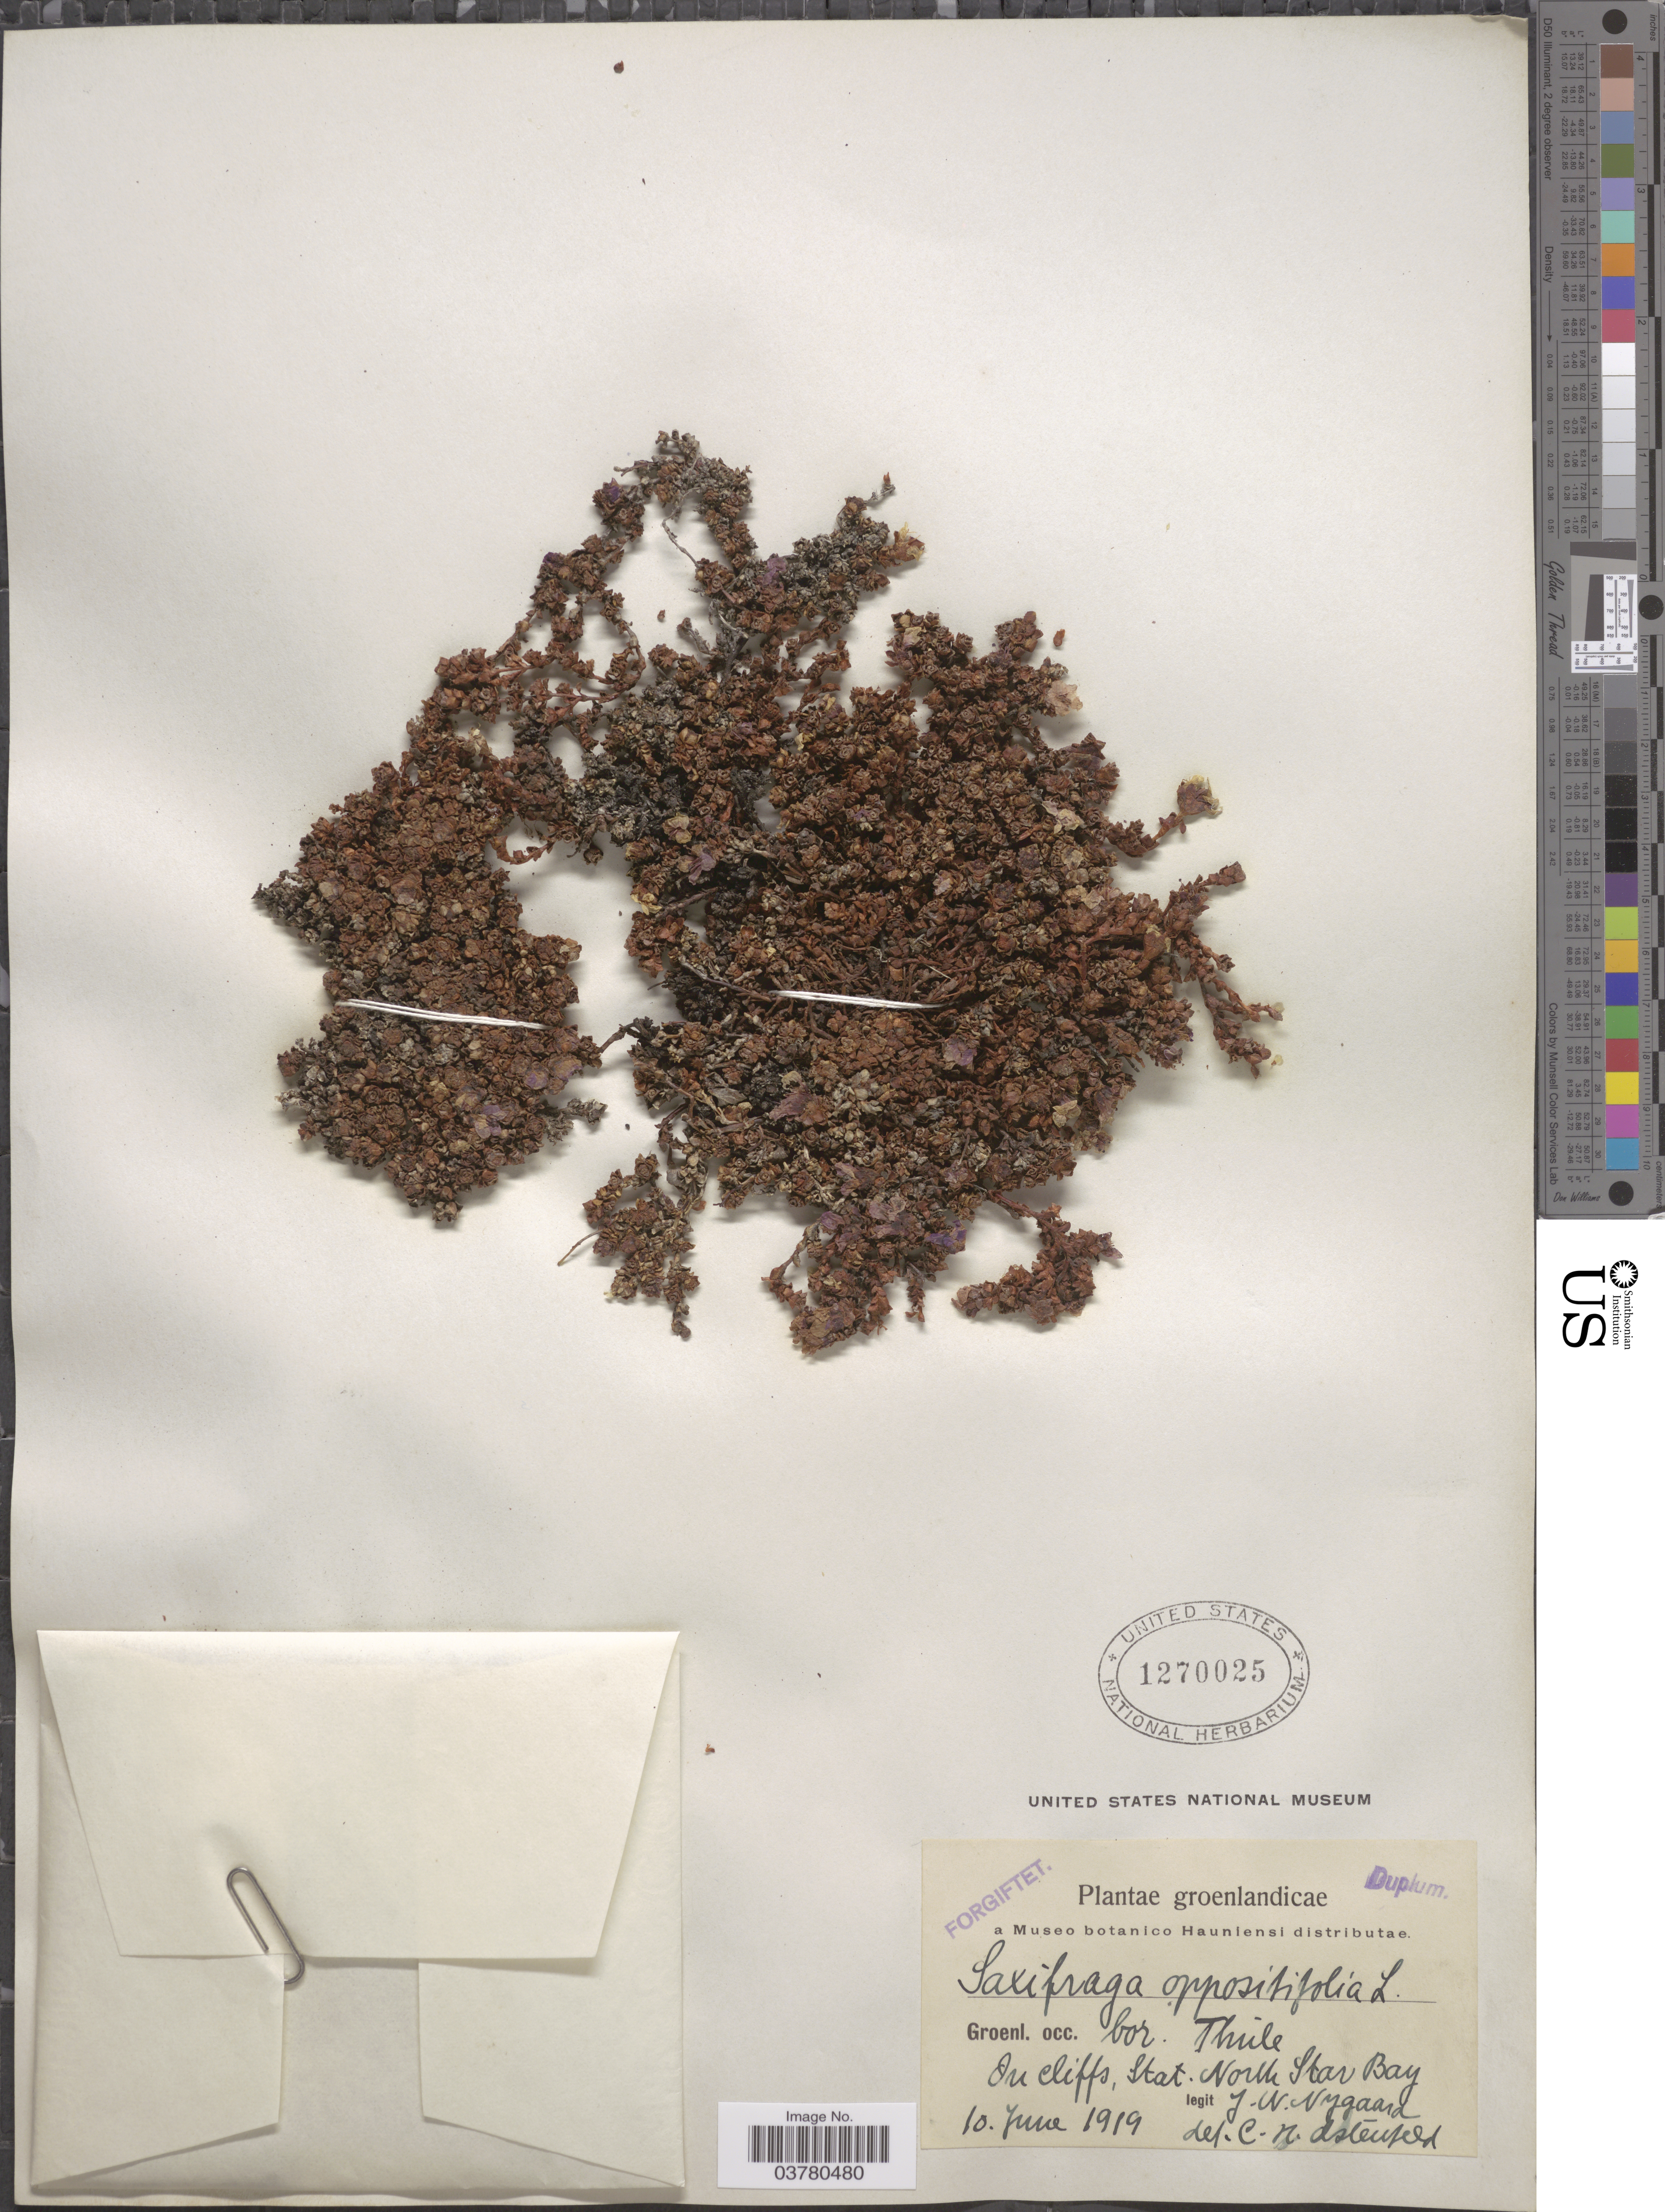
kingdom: Plantae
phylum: Tracheophyta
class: Magnoliopsida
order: Saxifragales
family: Saxifragaceae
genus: Saxifraga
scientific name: Saxifraga oppositifolia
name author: L.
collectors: J. Nygaard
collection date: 1919-06-10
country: Greenland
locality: Groenlandicae. Groenl. occ. bor. Thule. Stat. North Star Bay.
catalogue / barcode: US 1270025